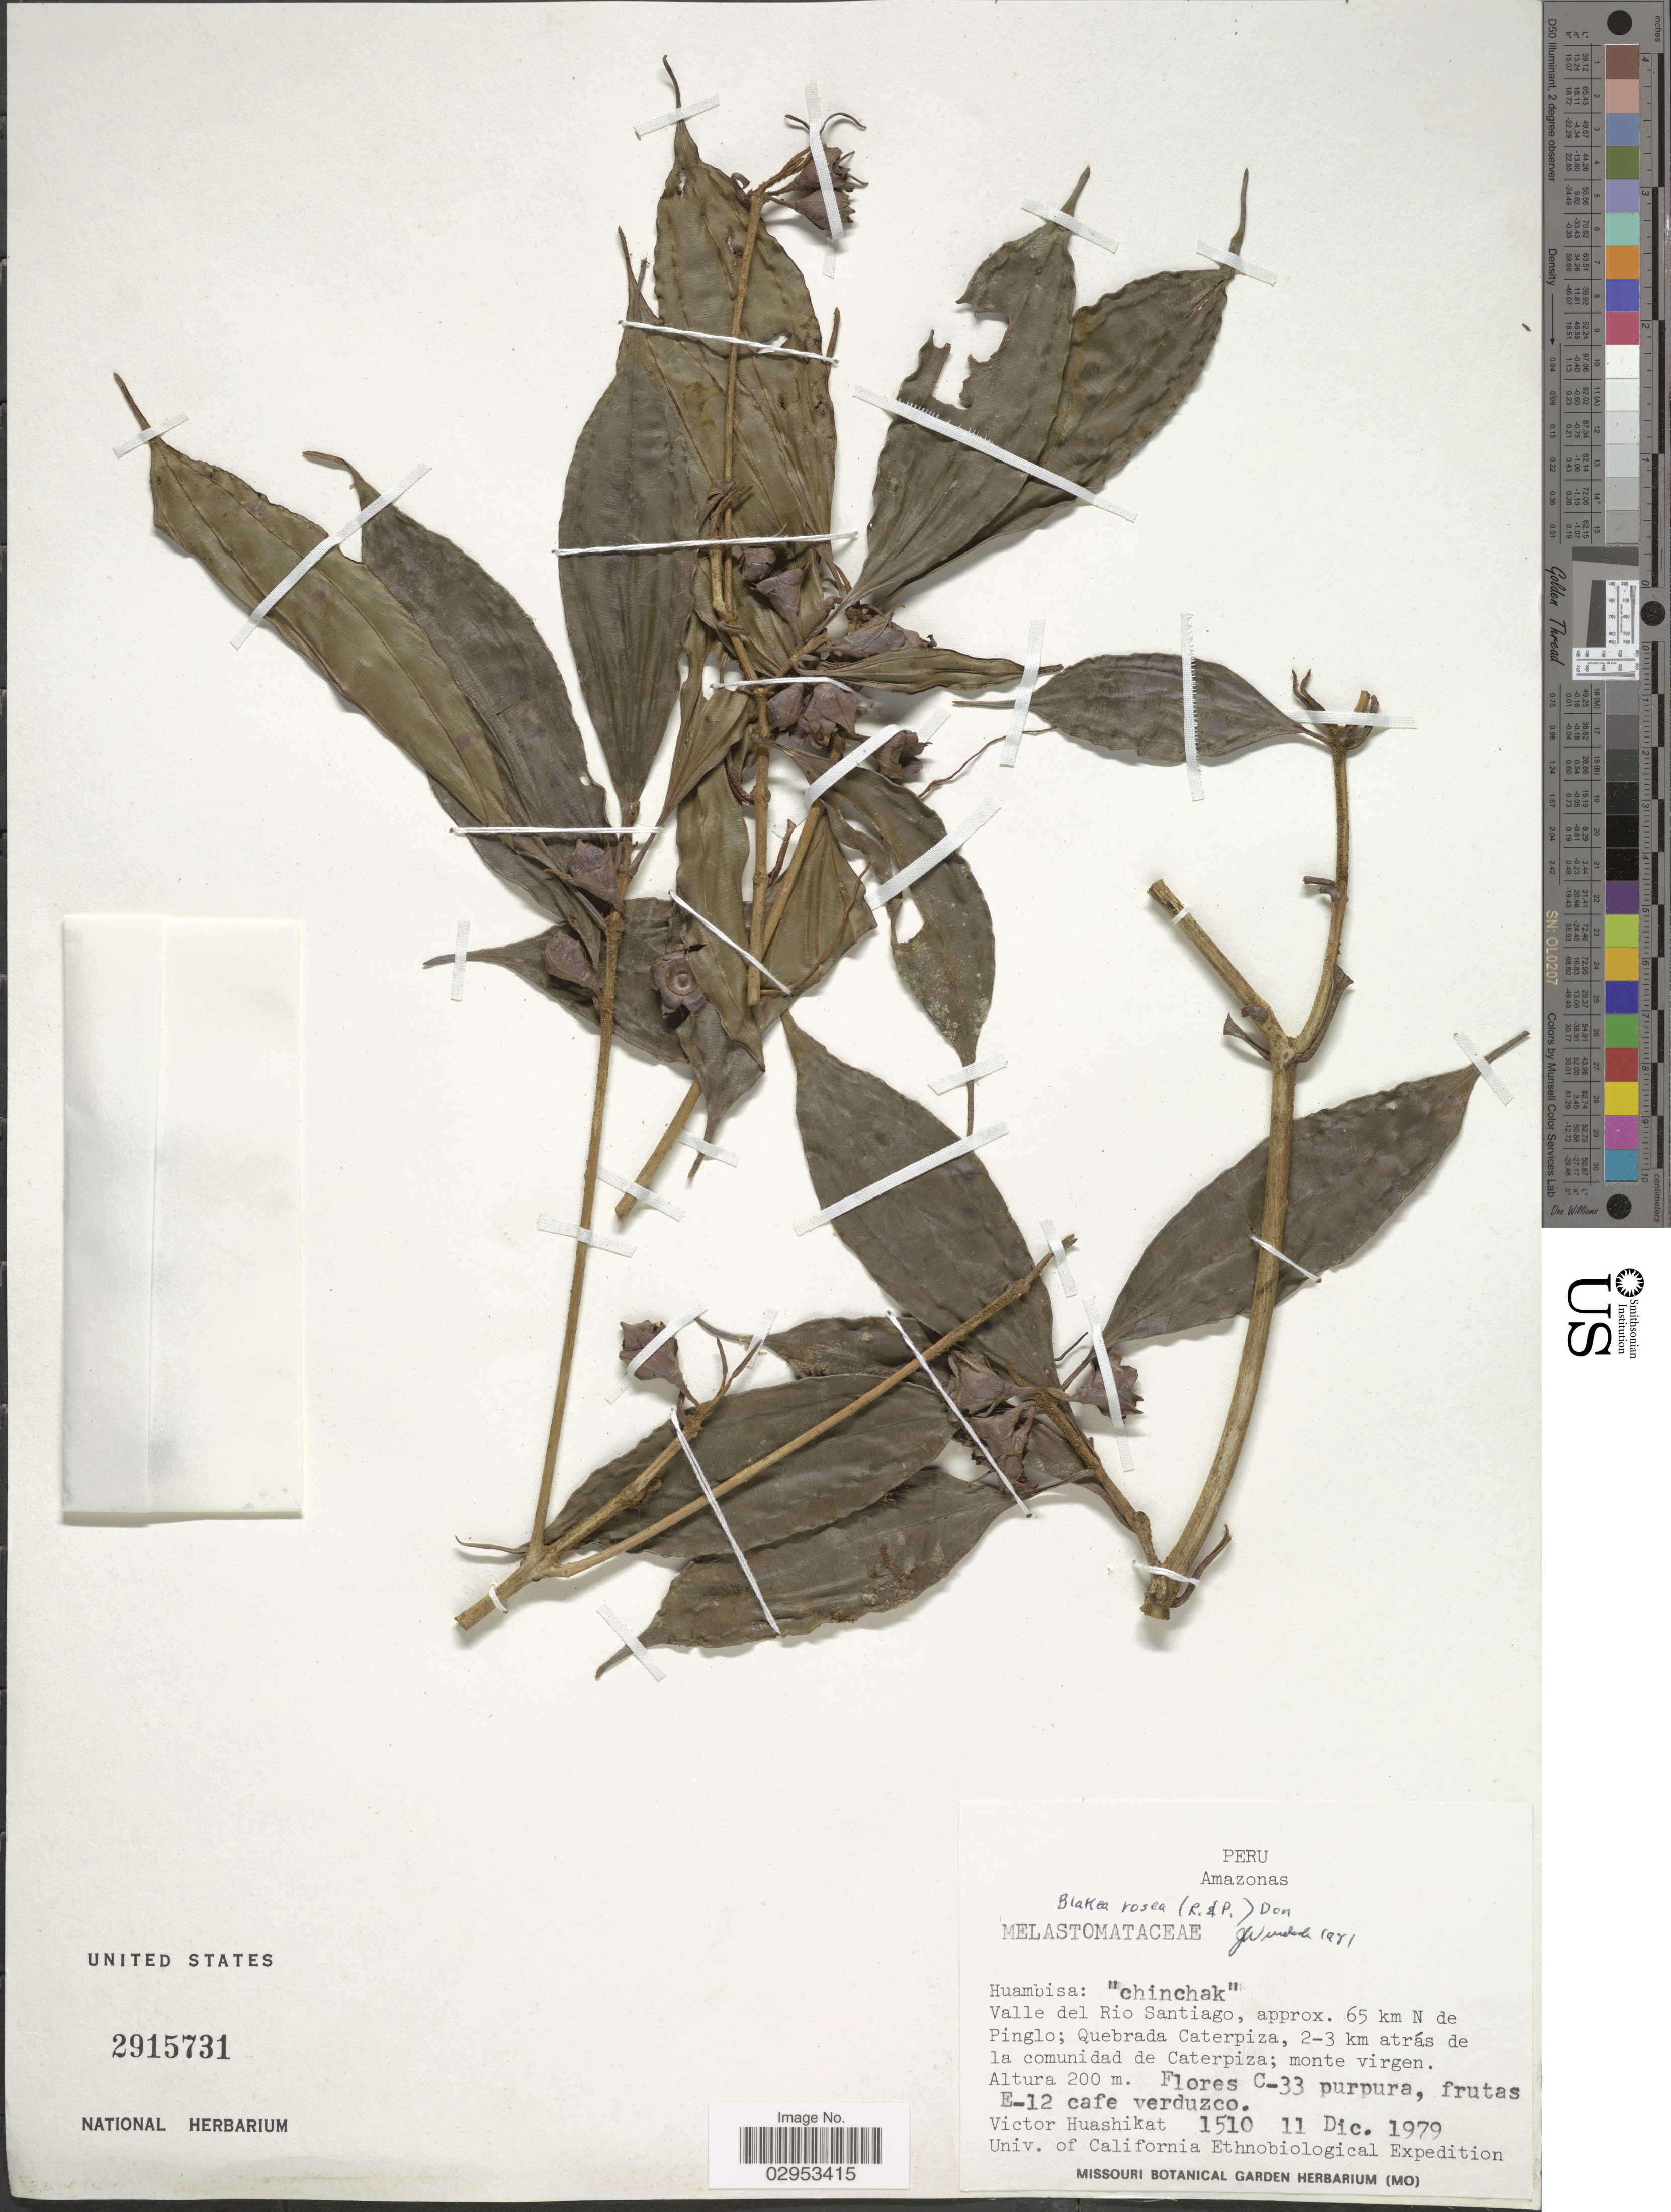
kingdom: Plantae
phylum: Tracheophyta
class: Magnoliopsida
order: Myrtales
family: Melastomataceae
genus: Blakea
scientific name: Blakea rosea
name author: D. Don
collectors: V. Huashikat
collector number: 1510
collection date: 1979-12-11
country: Peru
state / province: Amazonas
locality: Valle del Rio Santiago, approx. 65 km N de Pinglo; Quebrada Cateroiza, 2-3 km atrás de la comunidad de Caterpiza.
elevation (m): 200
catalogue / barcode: US 2915731